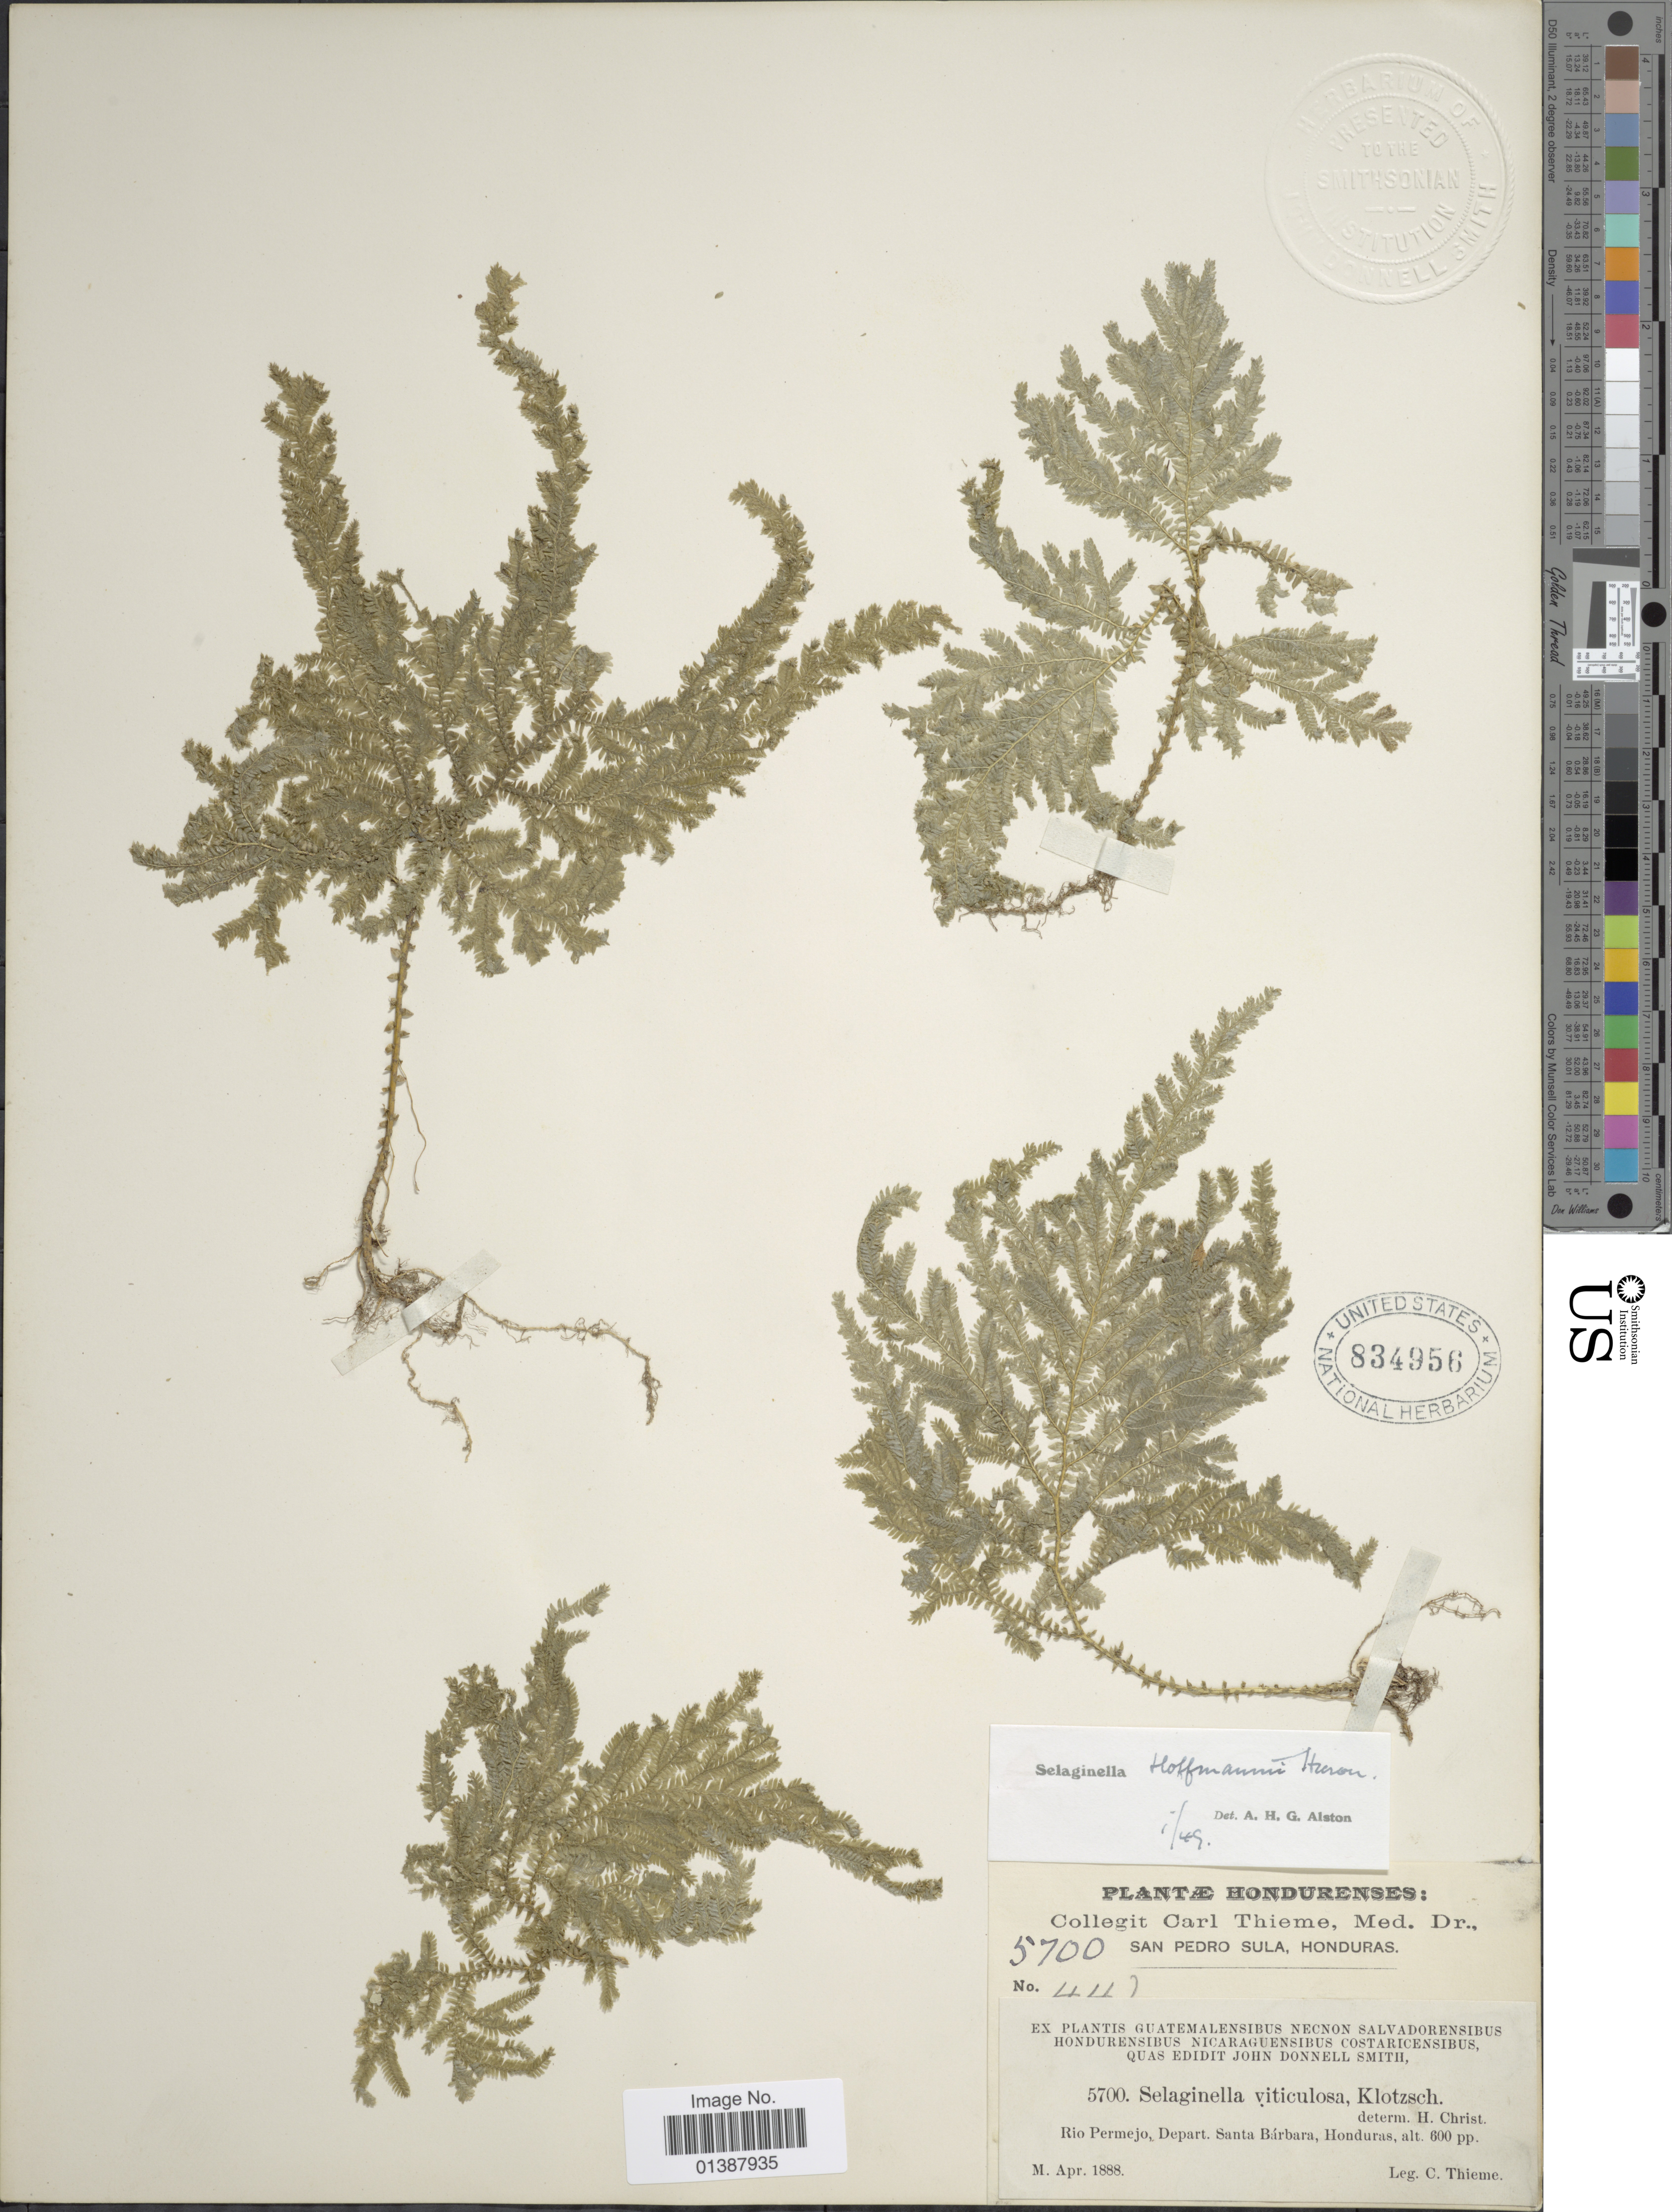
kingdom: Plantae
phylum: Tracheophyta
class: Lycopodiopsida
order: Selaginellales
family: Selaginellaceae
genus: Selaginella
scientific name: Selaginella hoffmannii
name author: Hieron.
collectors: C. Thieme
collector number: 5700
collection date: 1888-04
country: Honduras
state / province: Santa Bárbara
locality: San Pedro Sula, Rio Permejo, Dept Santa Bärbara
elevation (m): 183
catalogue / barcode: US 834956